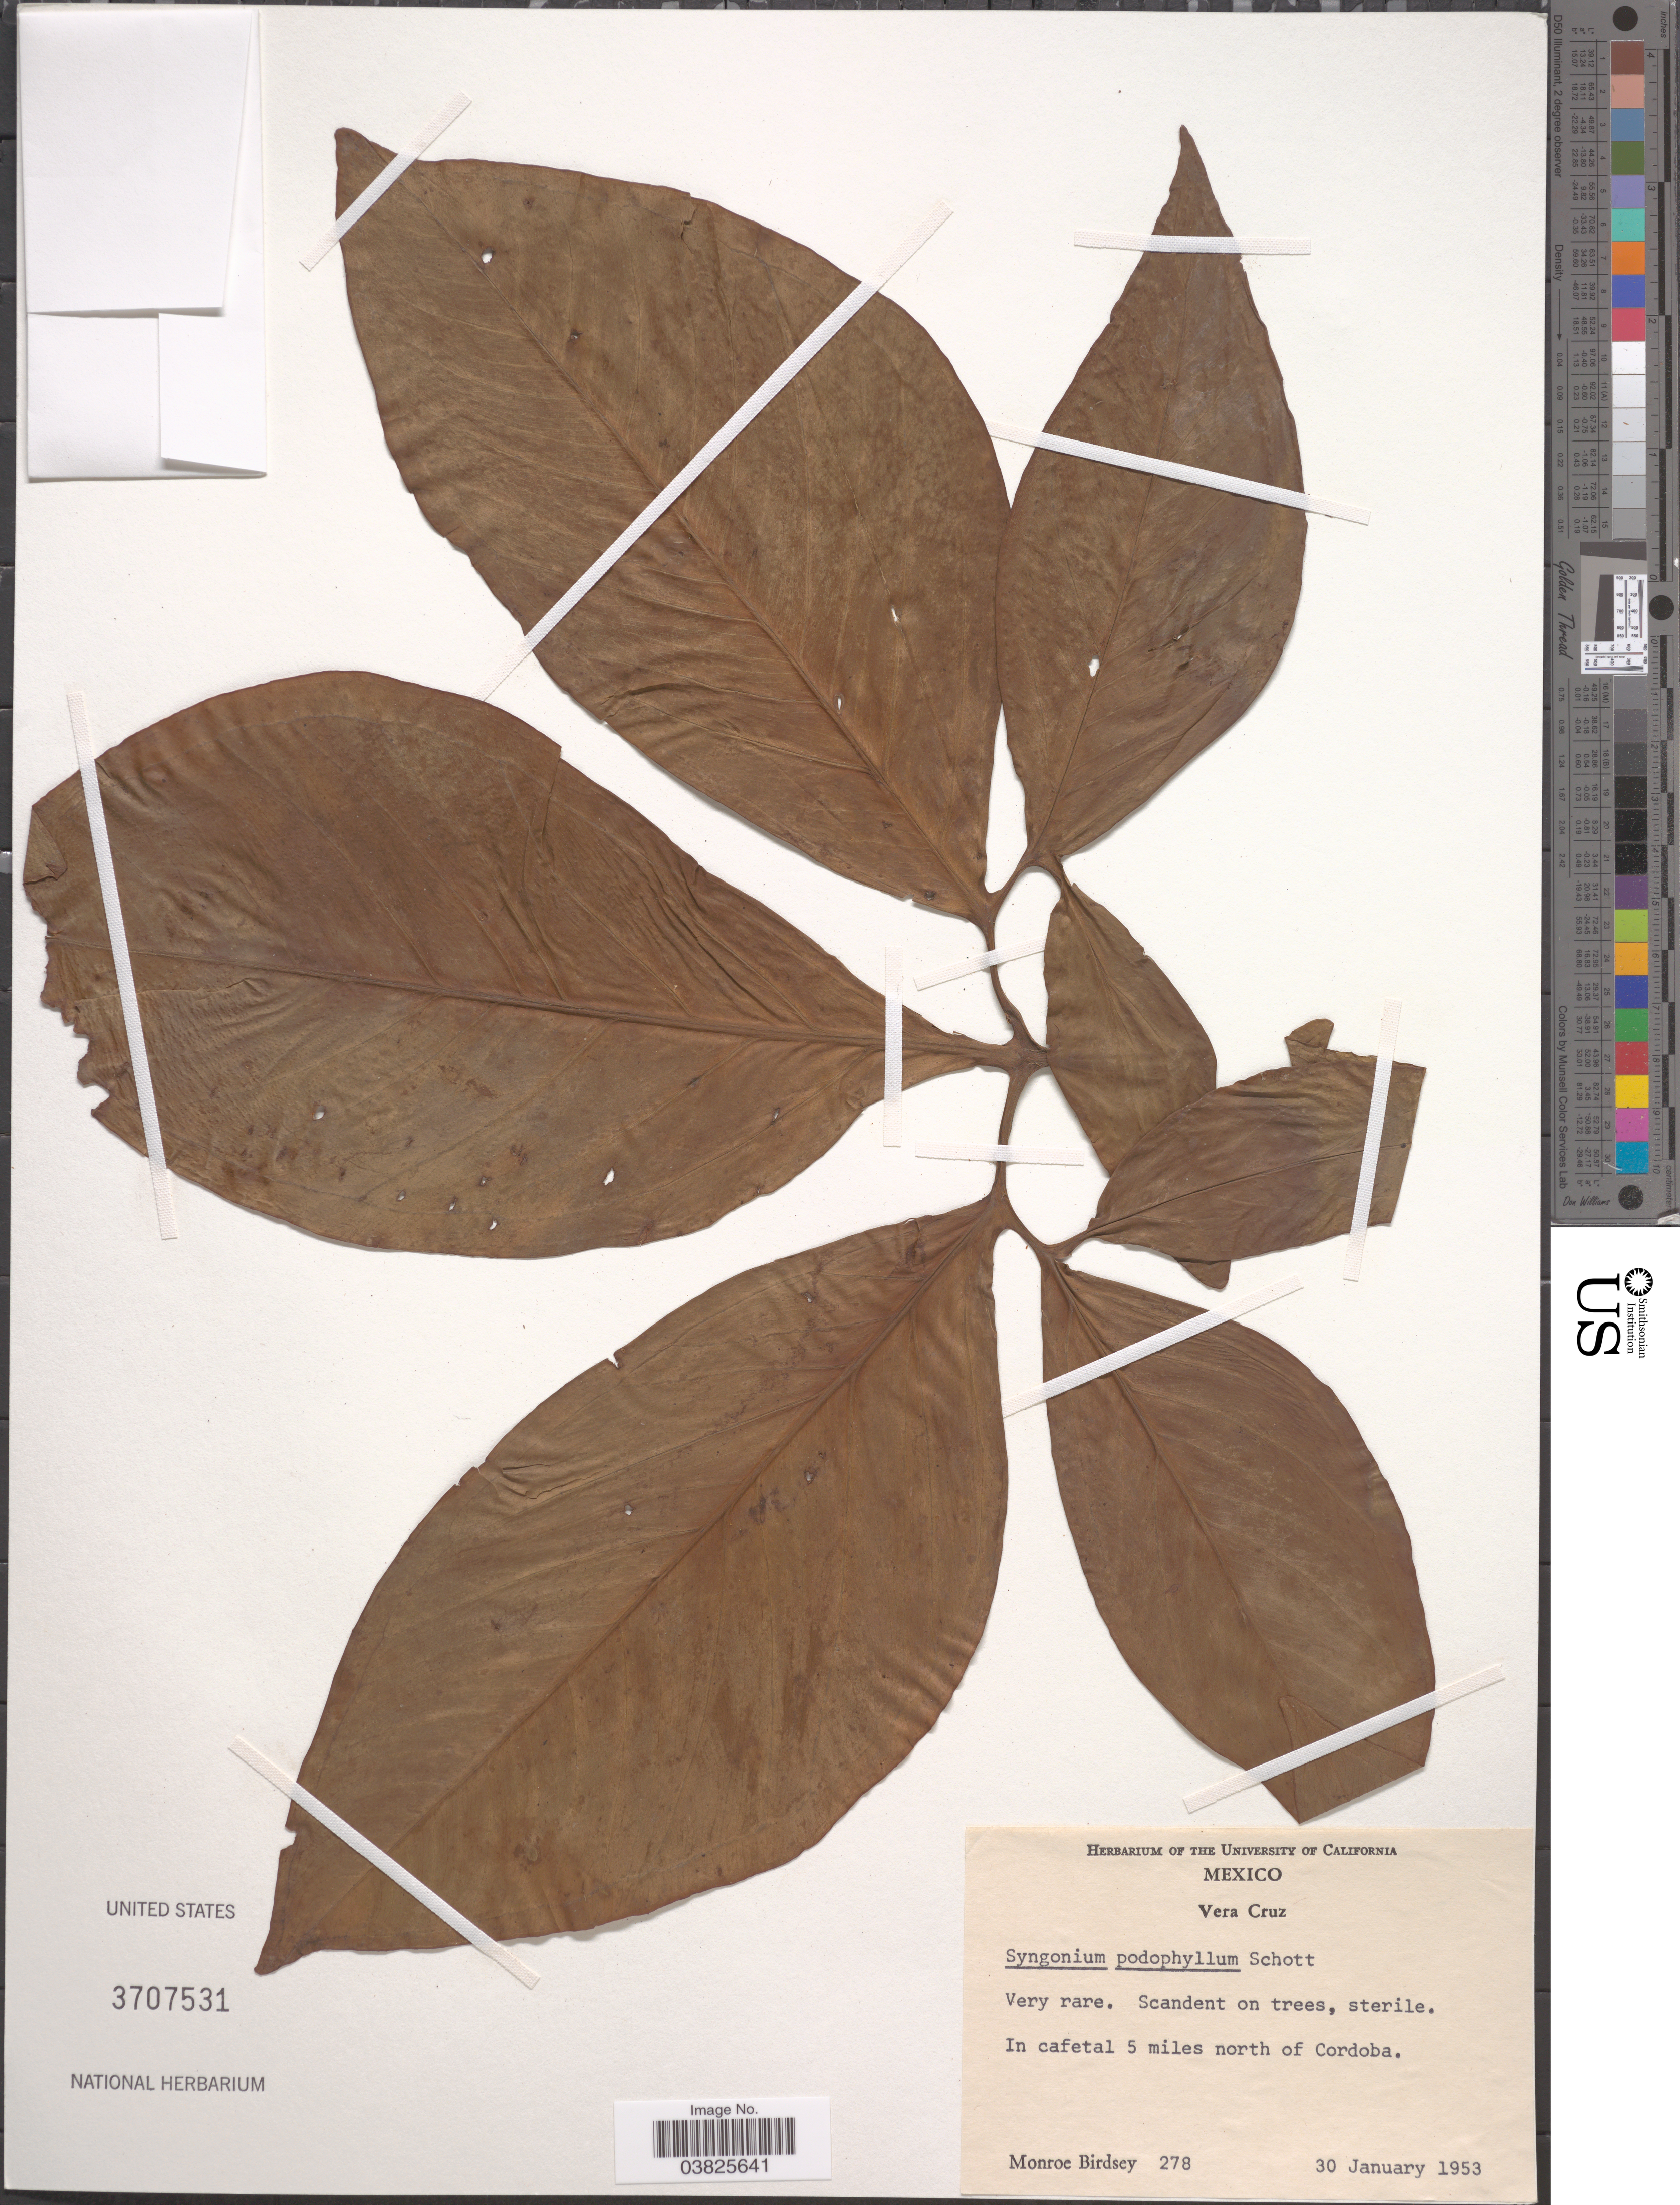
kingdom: Plantae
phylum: Tracheophyta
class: Liliopsida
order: Alismatales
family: Araceae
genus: Syngonium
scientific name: Syngonium podophyllum 'Lemon-Lime'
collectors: M. Birdsey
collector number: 278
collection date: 1953-01-30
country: Mexico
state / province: Veracruz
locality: Vera Cruz. In cafetal 5 miles north of Cordoba.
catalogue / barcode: US 3707531